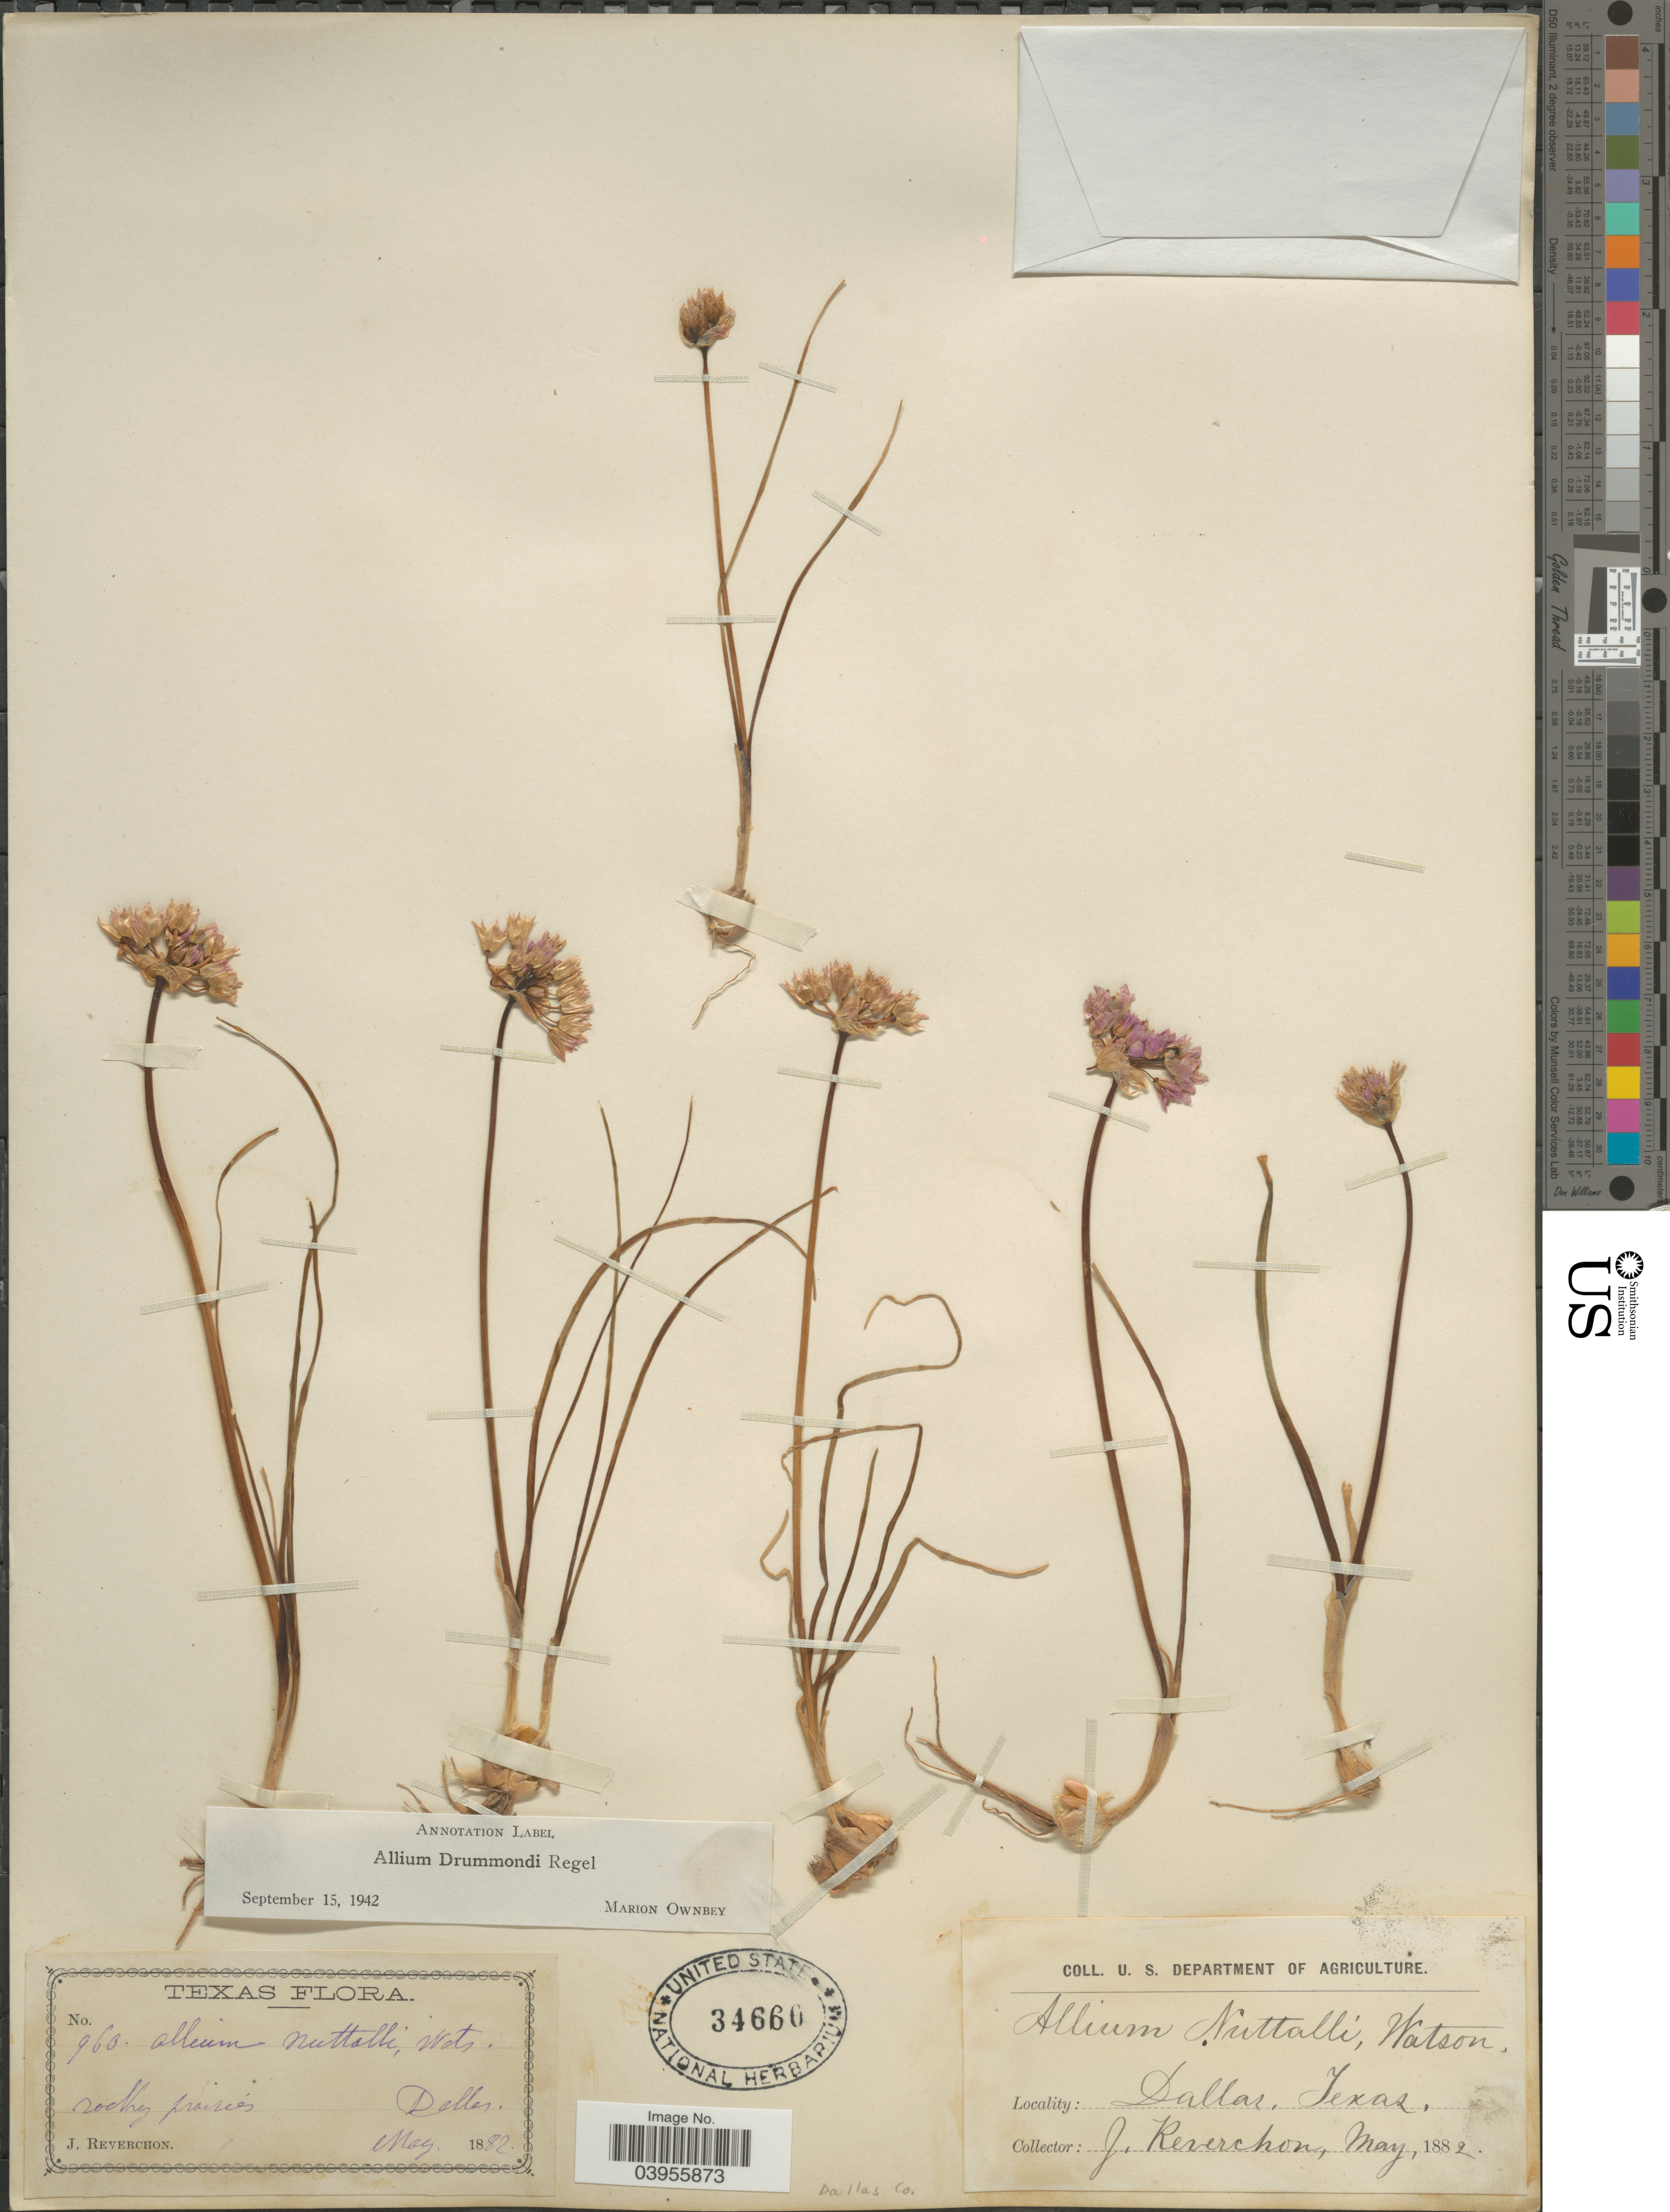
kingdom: Plantae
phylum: Tracheophyta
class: Liliopsida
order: Asparagales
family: Amaryllidaceae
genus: Allium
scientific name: Allium drummondii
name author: Regel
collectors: J. Reverchon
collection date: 1882-05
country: United States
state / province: Texas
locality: Dallas. Dallas Co.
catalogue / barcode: US 34660